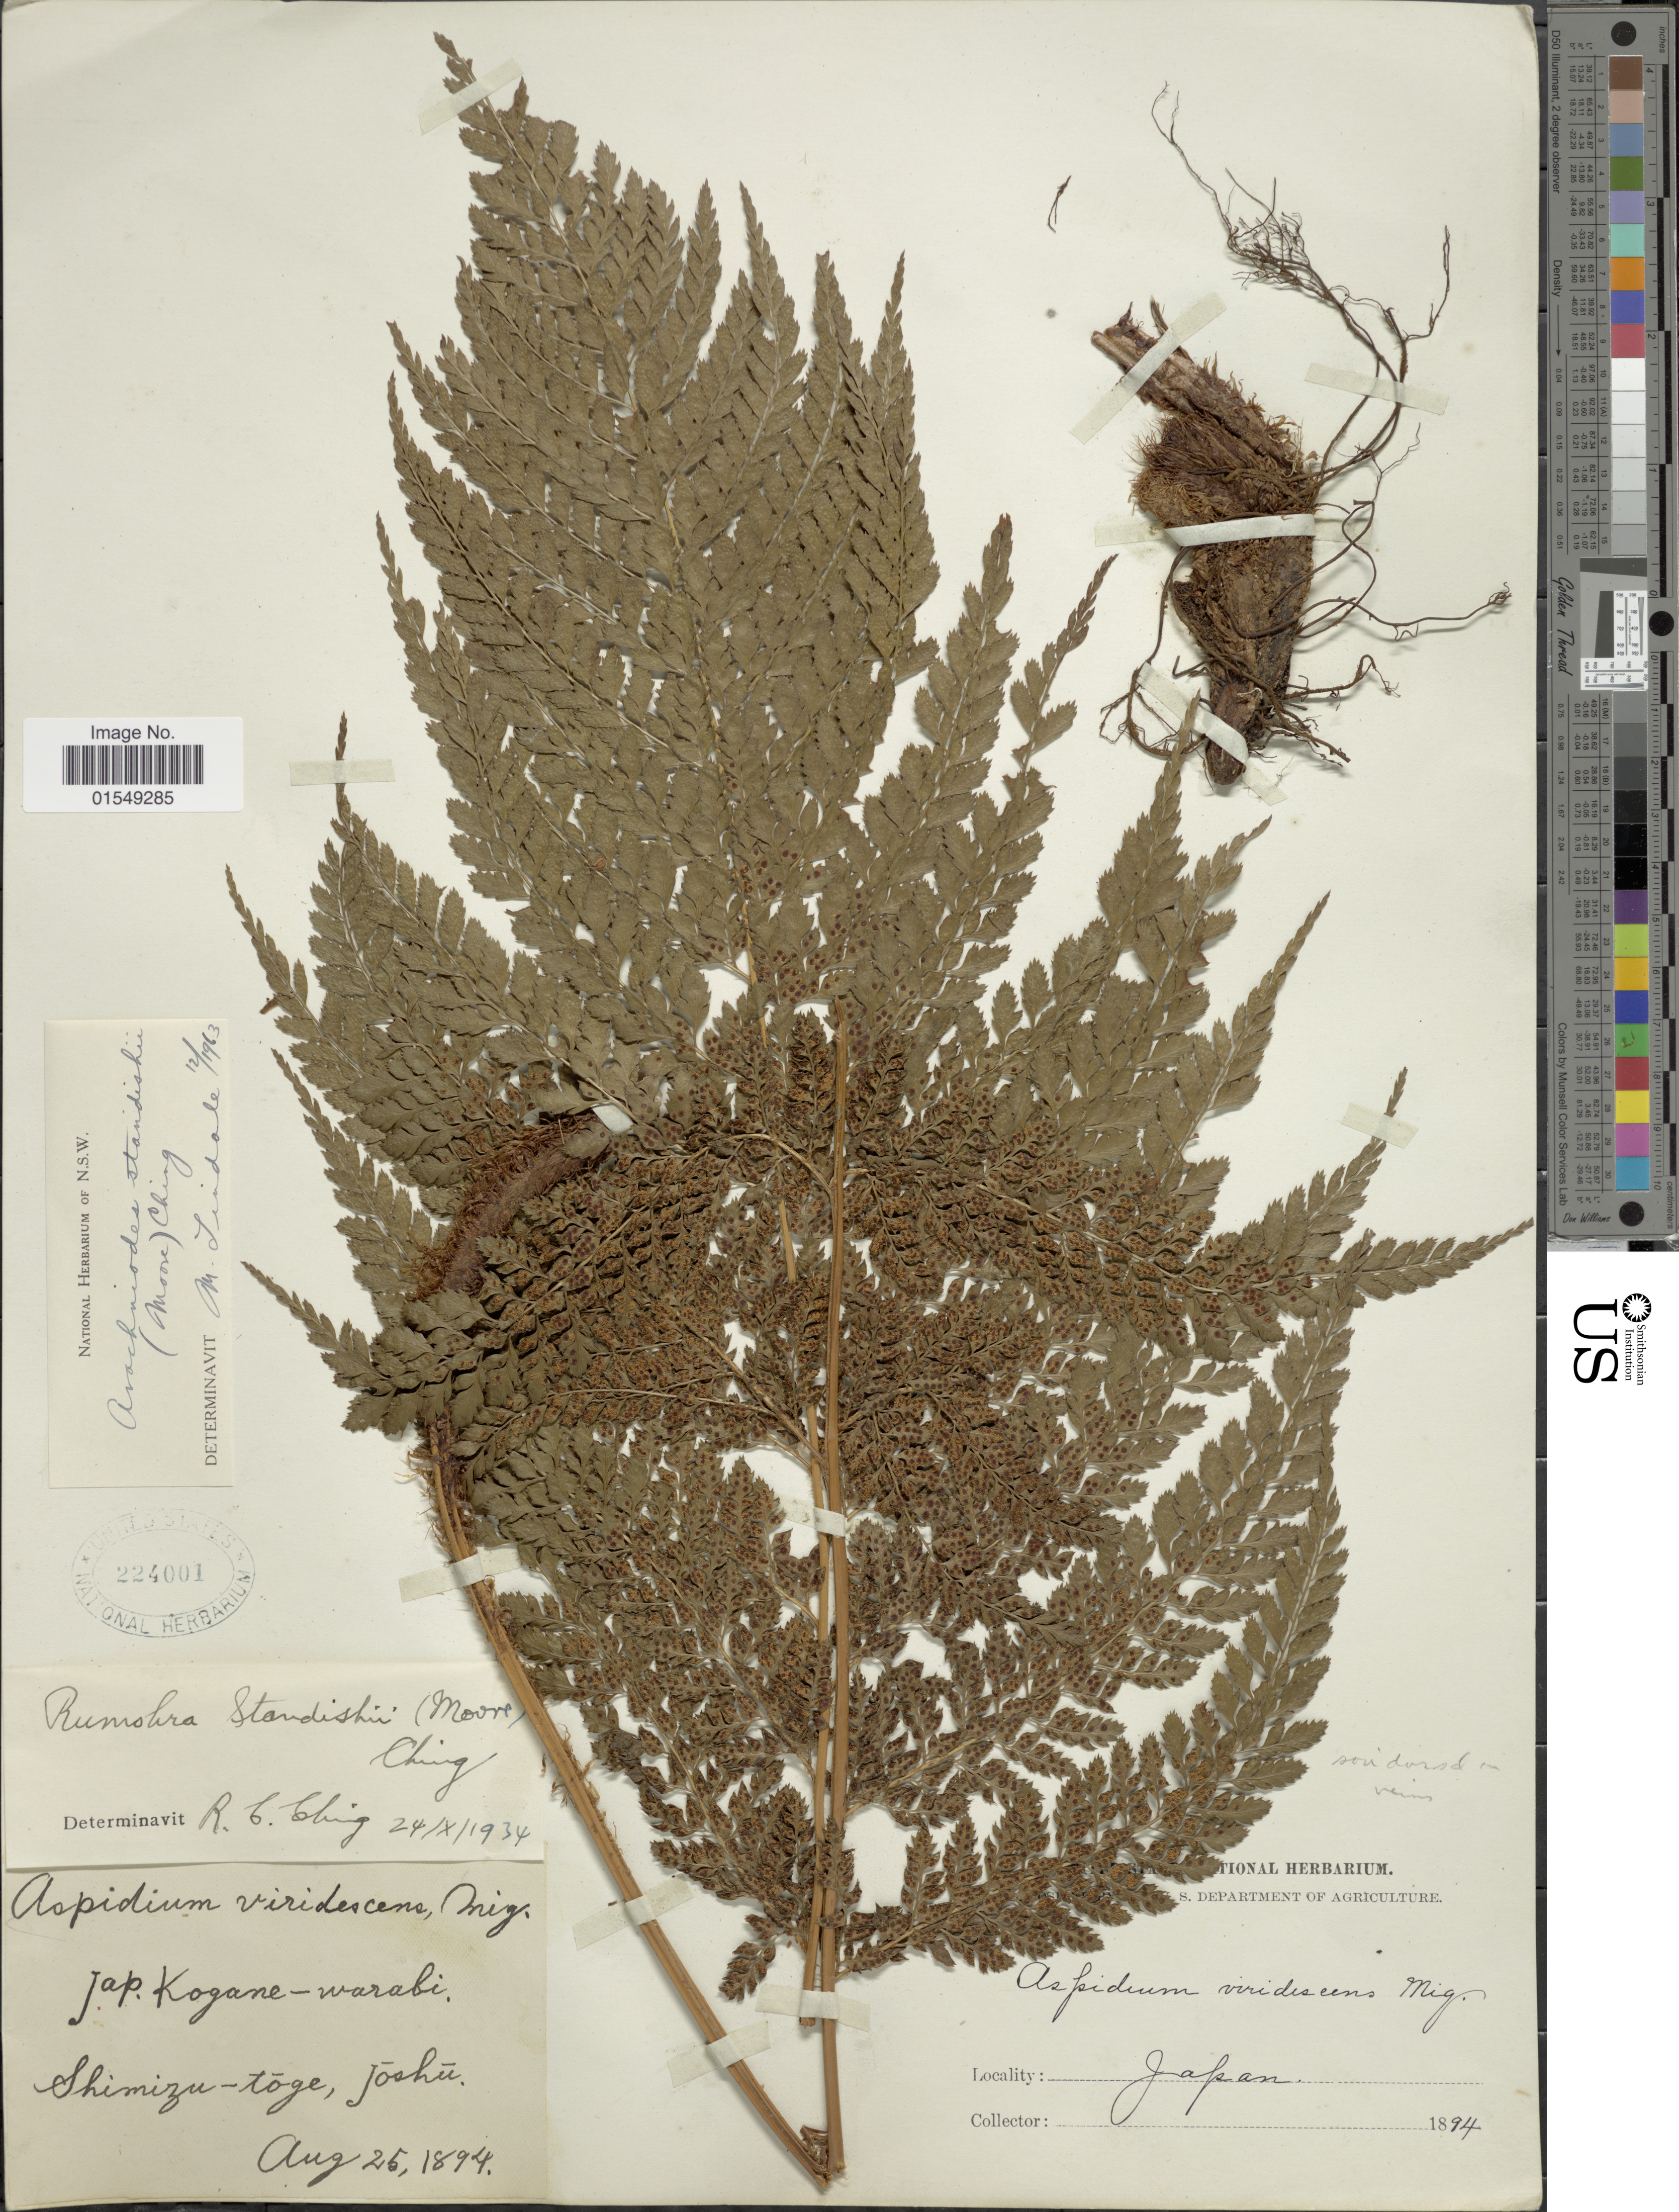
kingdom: Plantae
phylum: Tracheophyta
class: Polypodiopsida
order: Polypodiales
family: Dryopteridaceae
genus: Arachniodes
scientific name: Arachniodes standishii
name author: (T. Moore) Ohwi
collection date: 1894-08-25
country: Japan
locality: Shimizu-toge, Joshu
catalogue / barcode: US 224001